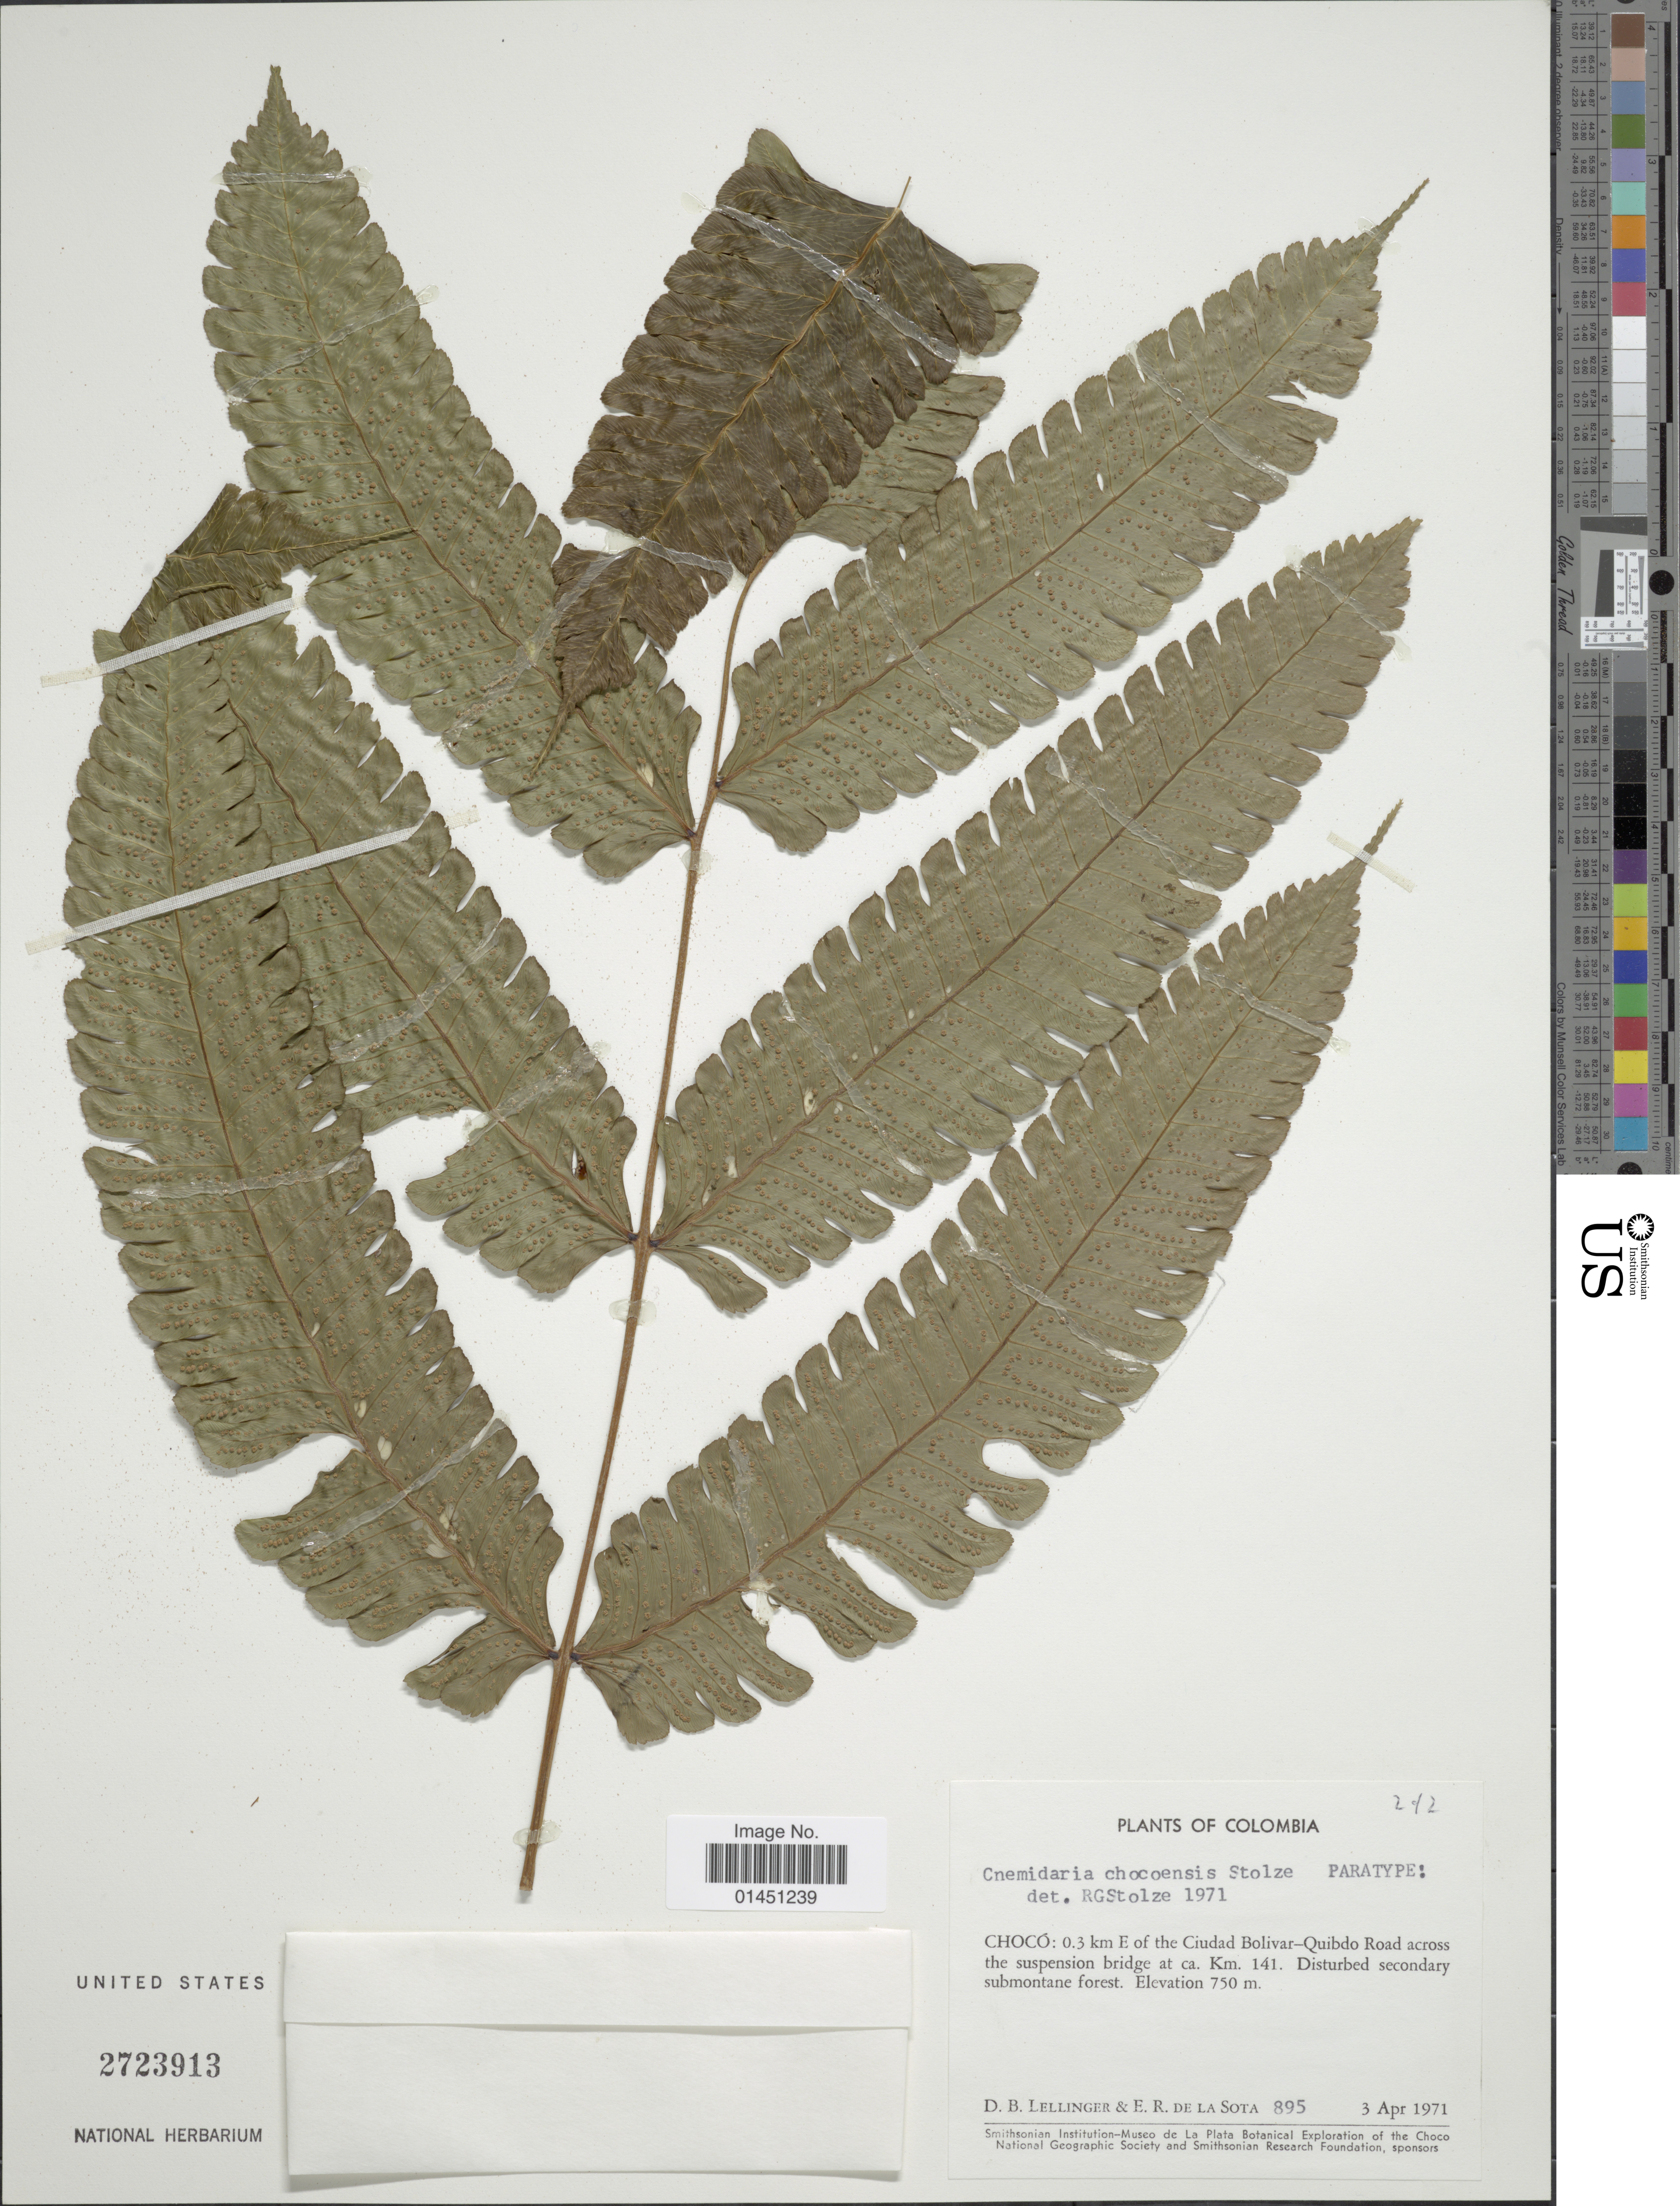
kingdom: Plantae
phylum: Tracheophyta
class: Polypodiopsida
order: Cyatheales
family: Cyatheaceae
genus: Cyathea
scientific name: Cyathea chocoensis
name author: (Stolze) Lehnert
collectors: D. B. Lellinger & E. R. de la Sota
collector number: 895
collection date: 1971-04-03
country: Colombia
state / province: Chocó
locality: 0.3 km E of the Ciudad Bolivar-Quibdo Road across the suspension bridge at ca. km 141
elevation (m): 750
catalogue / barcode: US 2723913